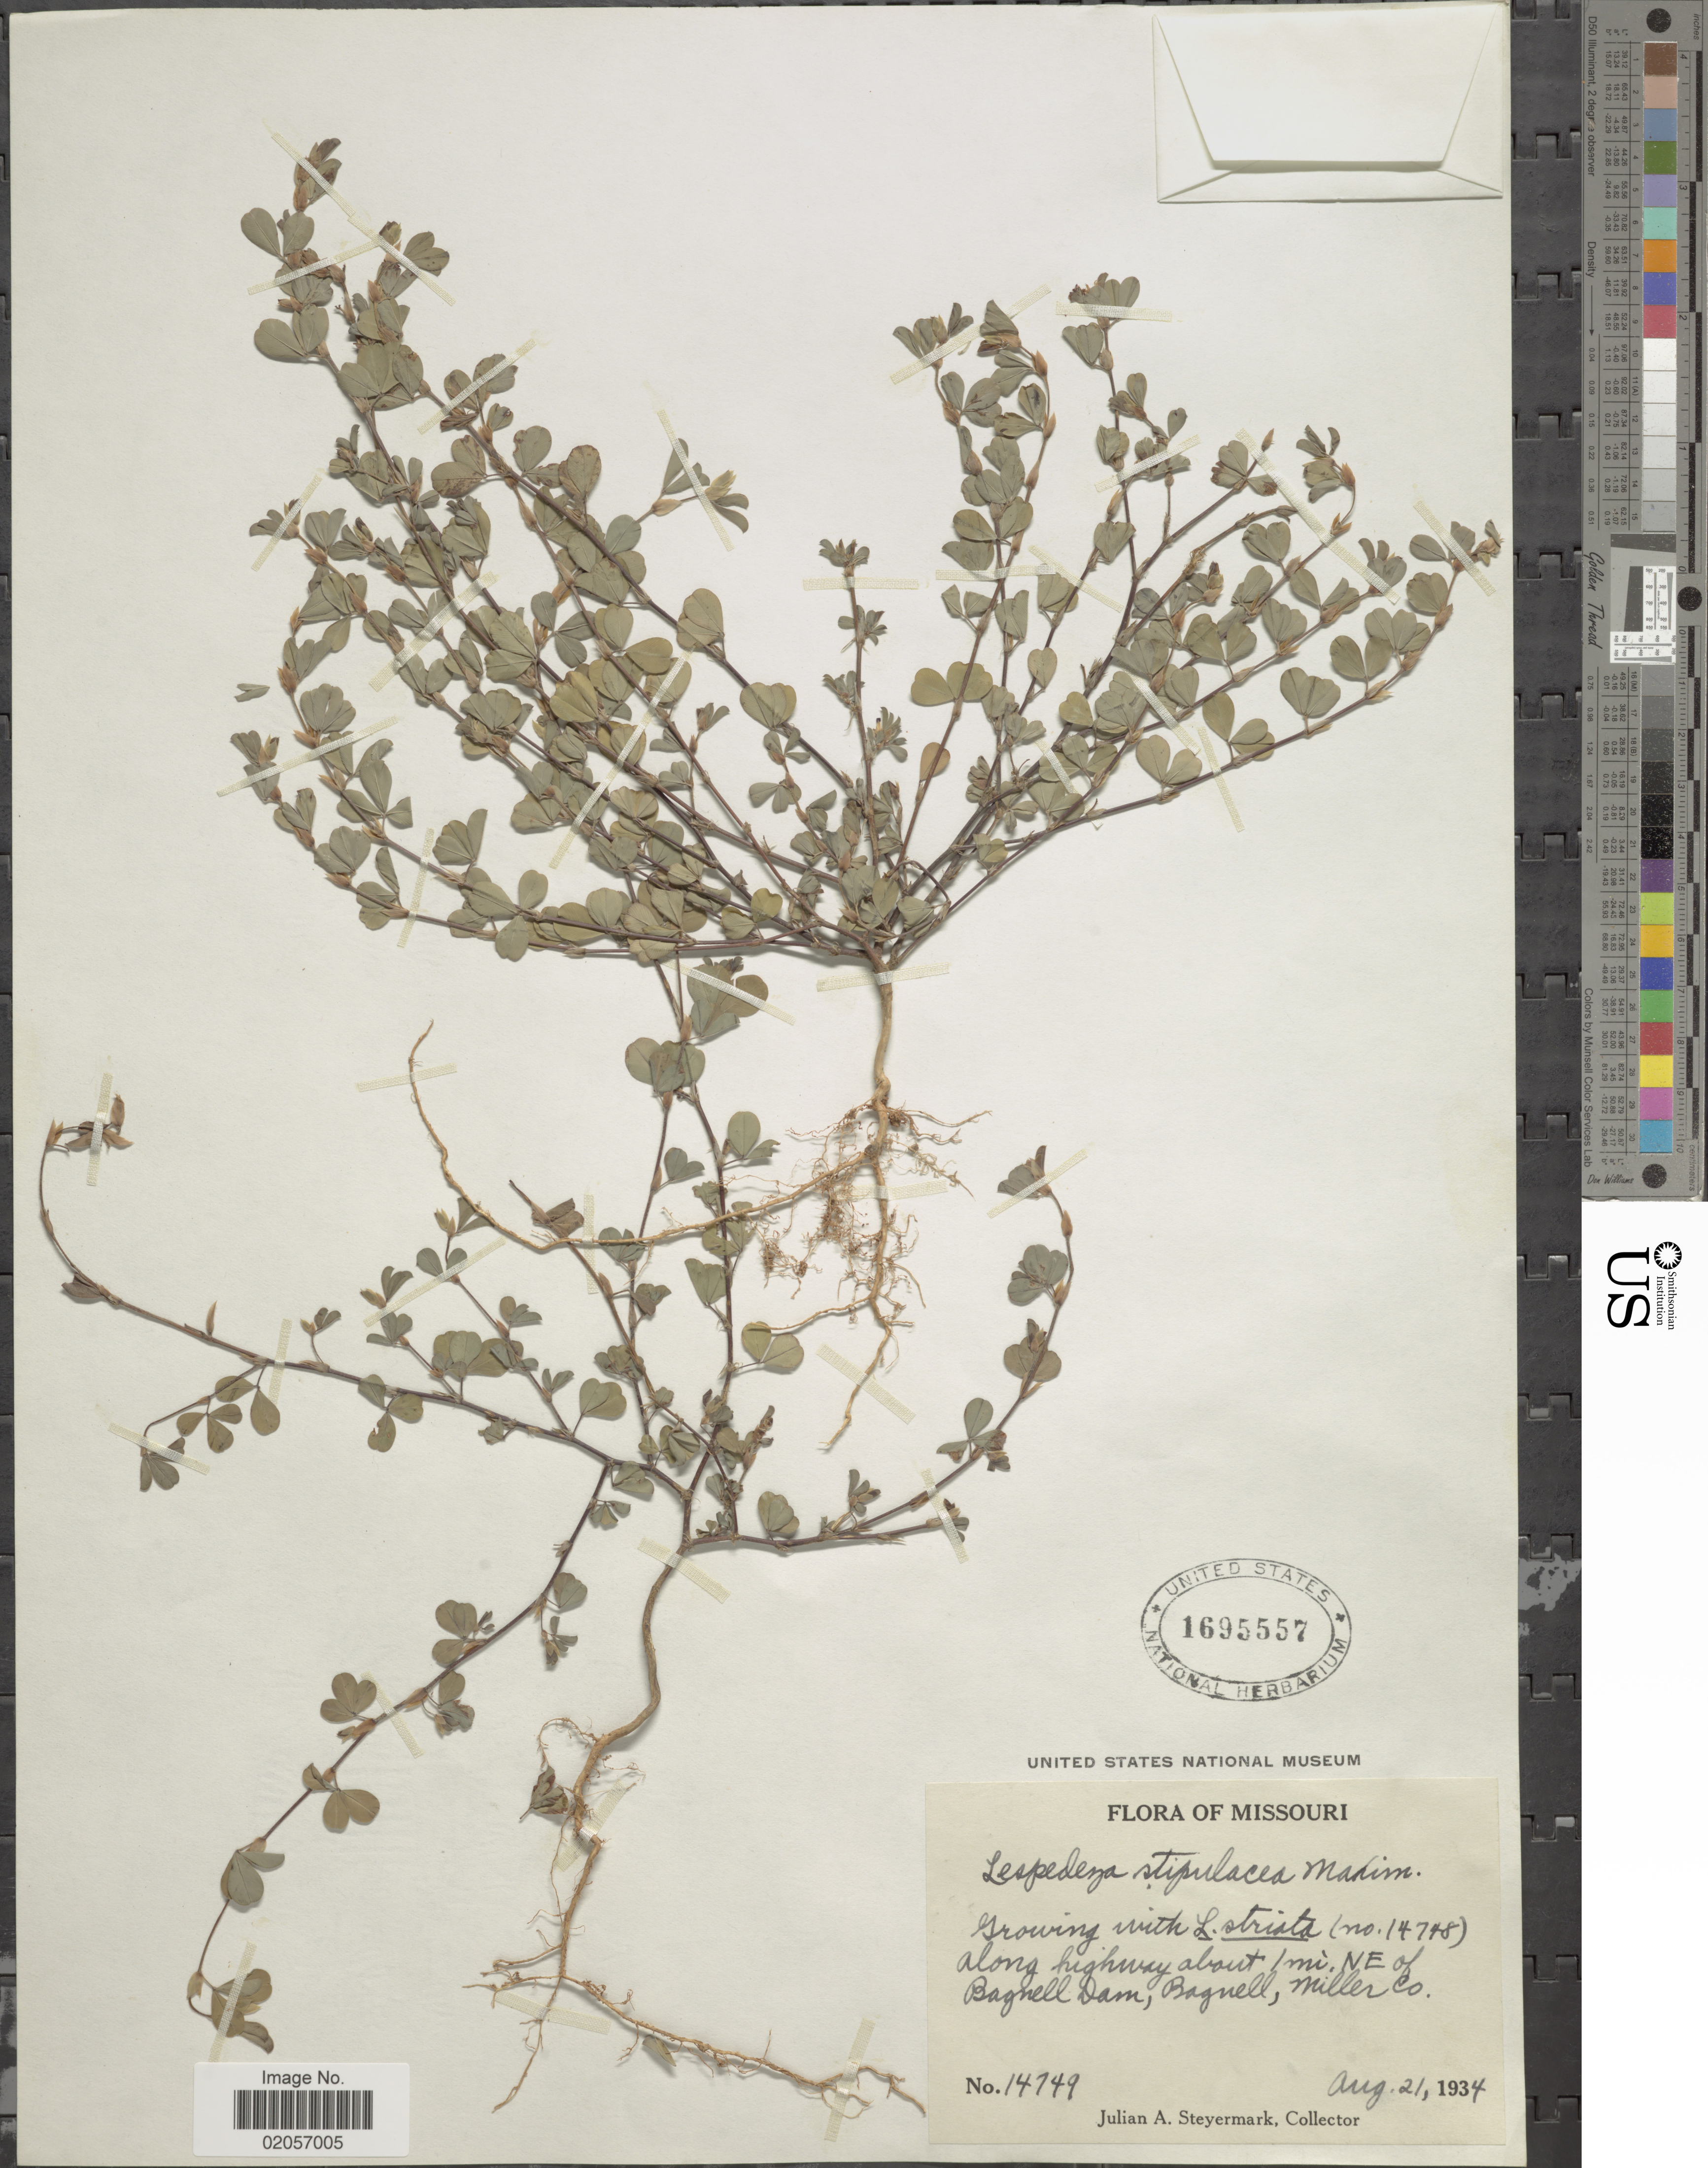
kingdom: Plantae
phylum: Tracheophyta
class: Magnoliopsida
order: Fabales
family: Fabaceae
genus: Kummerowia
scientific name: Kummerowia stipulacea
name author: (Maxim.) Makino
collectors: J. Steyermark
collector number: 14749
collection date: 1934-08-21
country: United States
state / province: Missouri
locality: Along highway about 1 mi. NE of Bagnell Dam, Bagnell, Miller Co.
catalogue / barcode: US 1695557